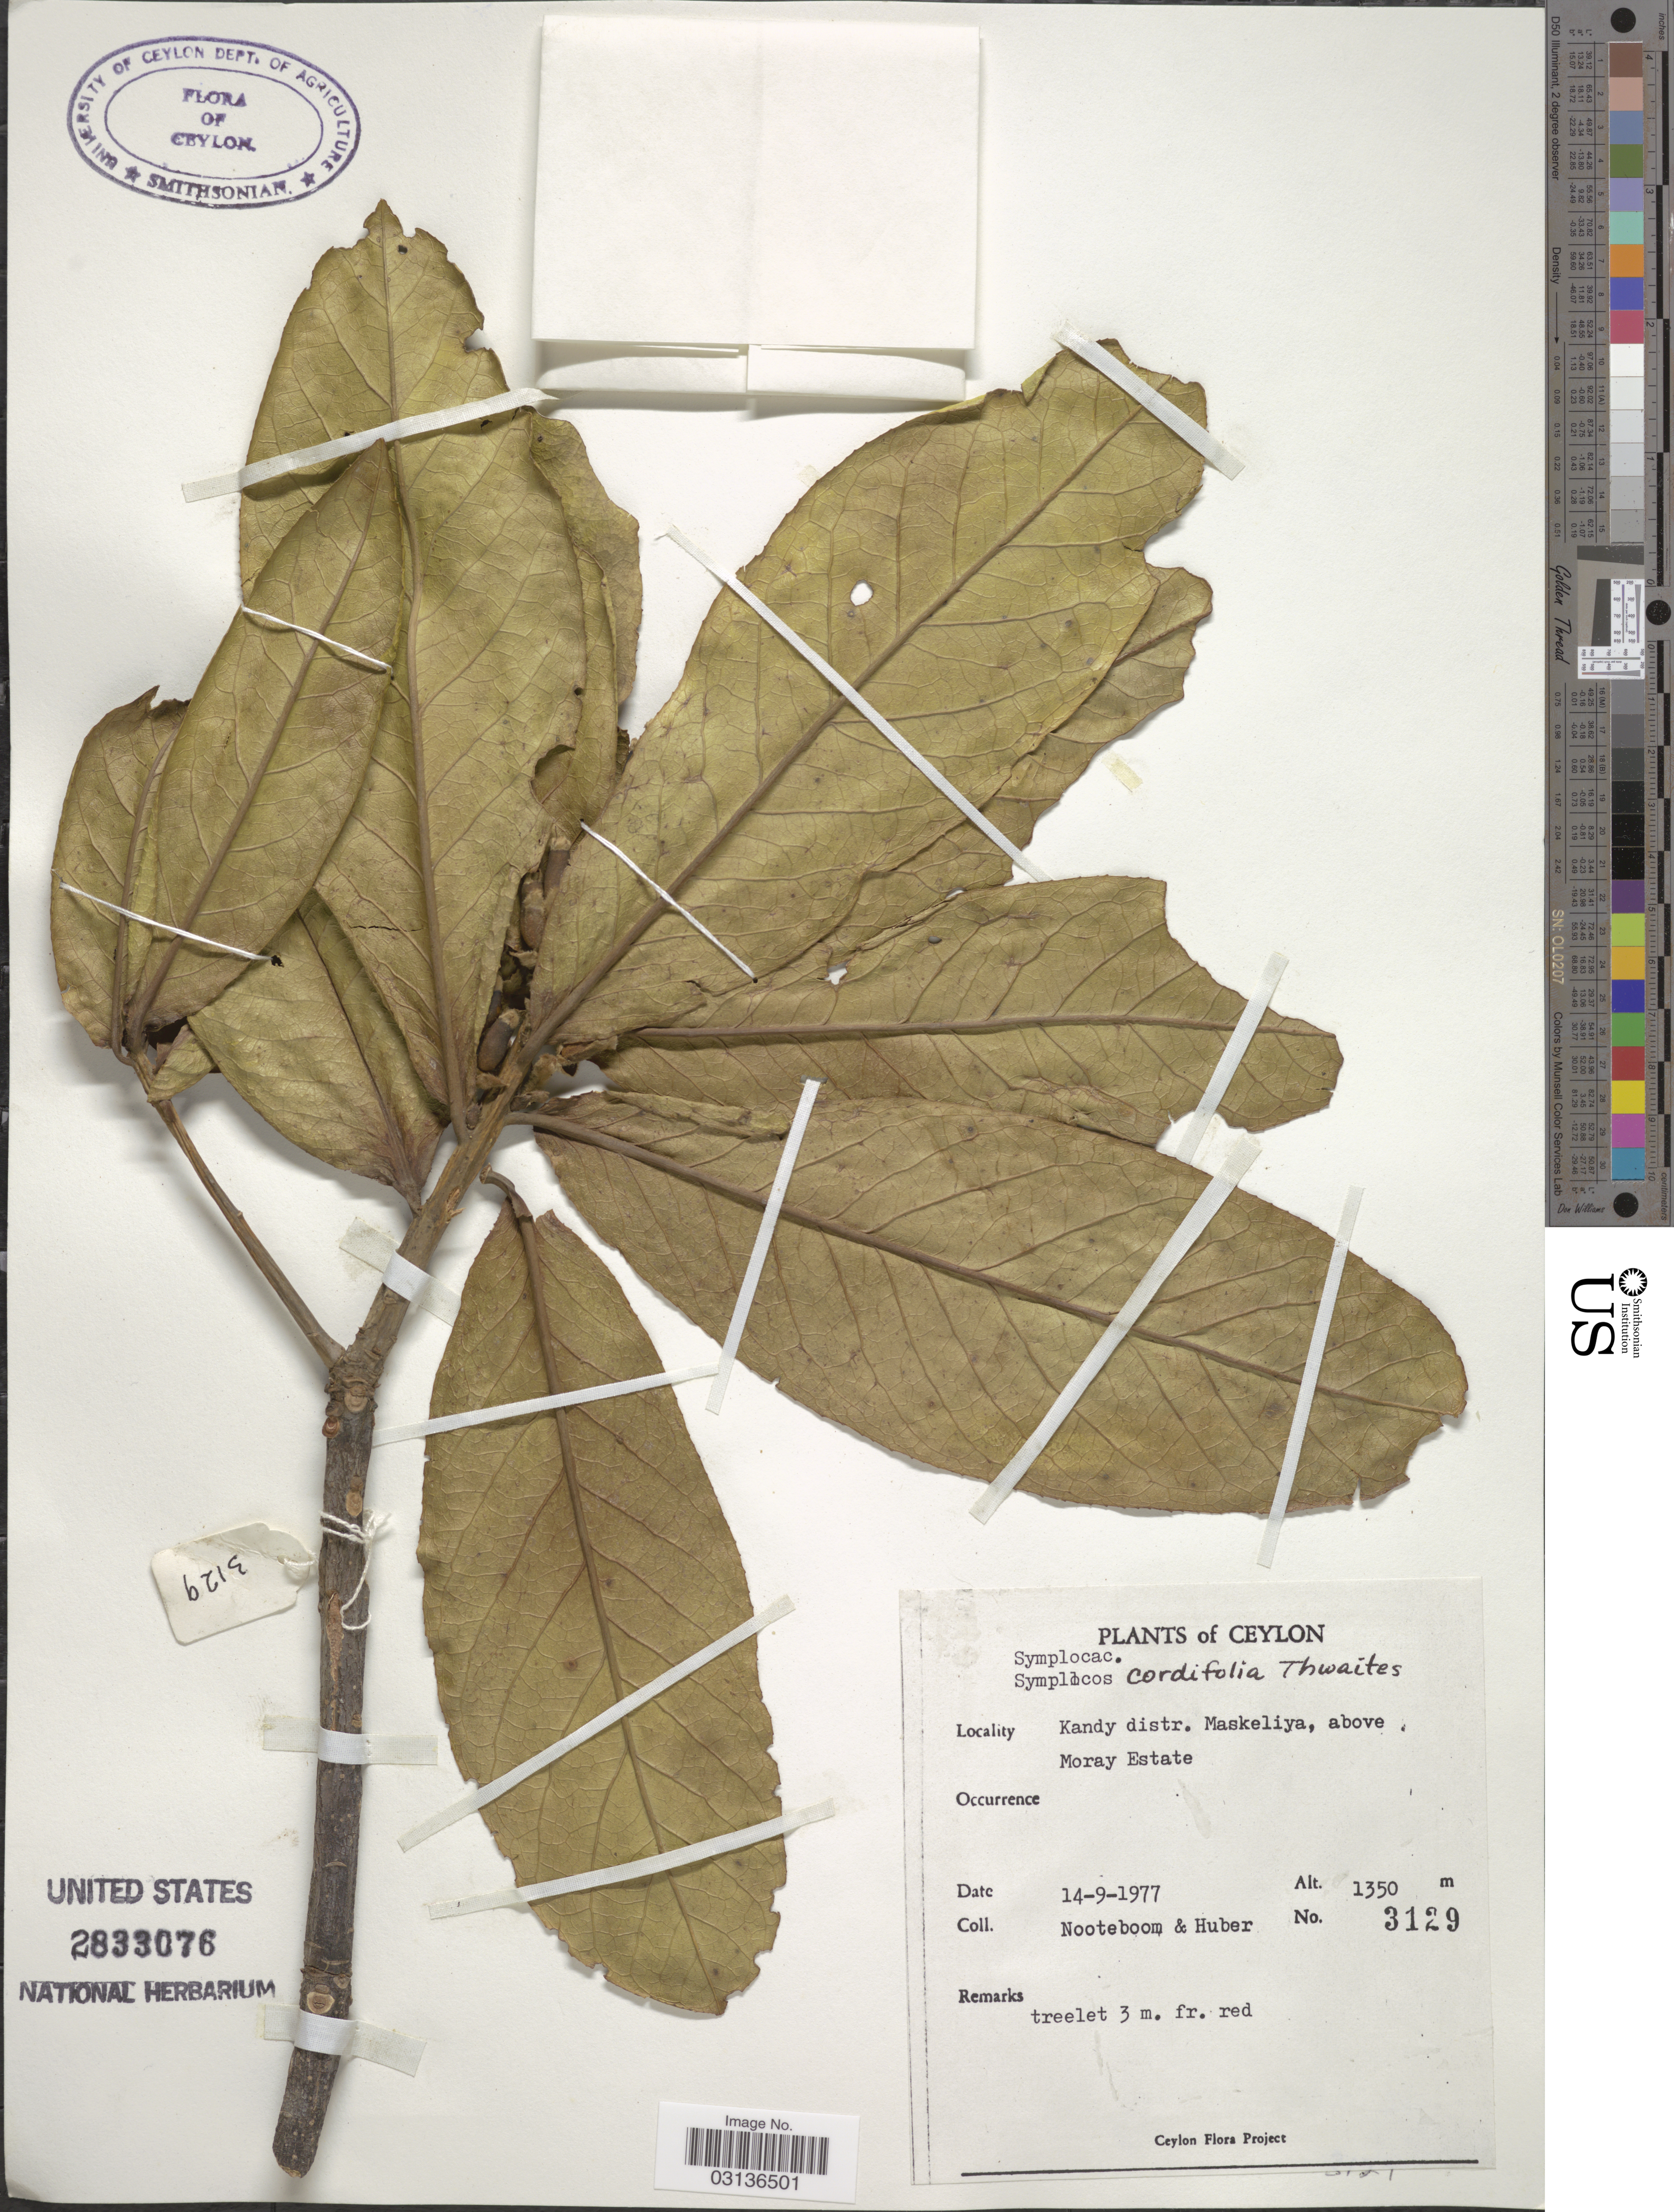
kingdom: Plantae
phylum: Tracheophyta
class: Magnoliopsida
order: Ericales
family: Symplocaceae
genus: Symplocos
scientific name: Symplocos cordifolia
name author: Thwaites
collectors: Nooteboom, -- & Huber, --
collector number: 3129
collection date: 1977-09-14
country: Sri Lanka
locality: Ceylon. Kandy distr. Maskeliya, above Moray Estate.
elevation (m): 1350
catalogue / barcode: US 2833076